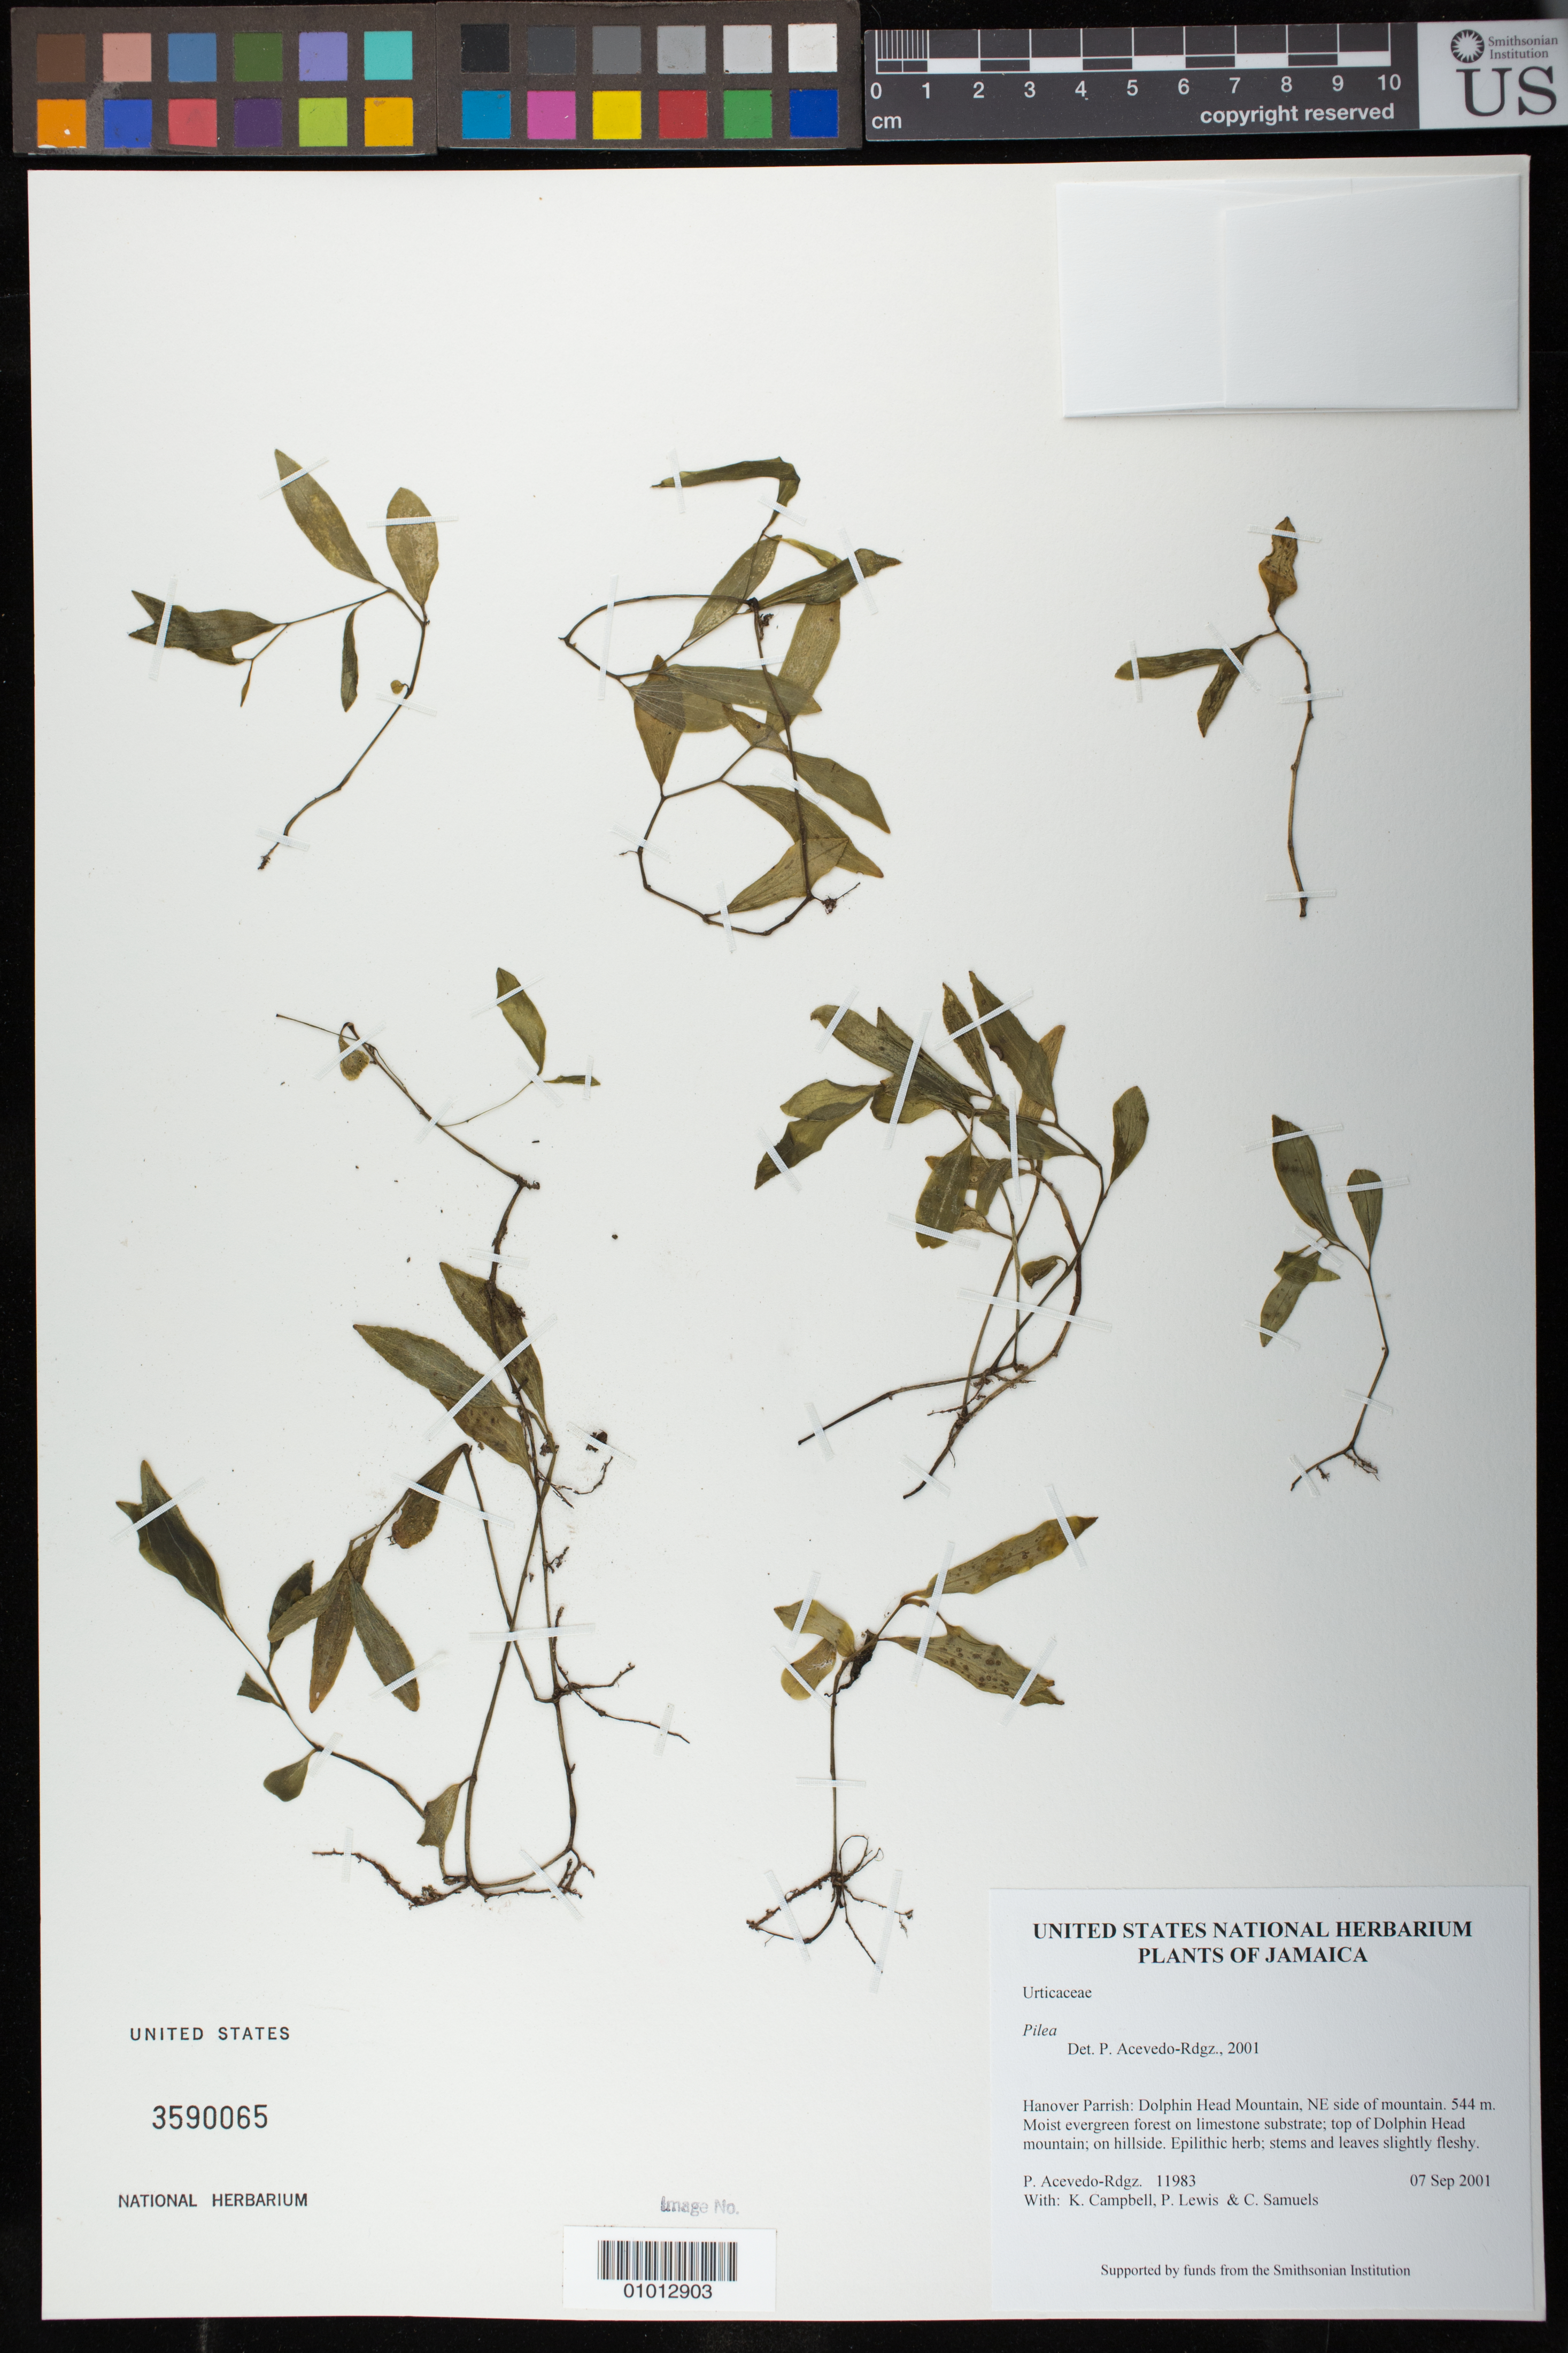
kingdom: Plantae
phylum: Tracheophyta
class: Magnoliopsida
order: Rosales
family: Urticaceae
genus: Pilea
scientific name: Pilea sp.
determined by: Acevedo-Rodríguez, P., (BOT), Smithsonian Institution - National Museum of Natural History (UNITED STATES)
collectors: P. Acevedo-Rodr., K. Campbell, P. Lewis & C. Samuels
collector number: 11983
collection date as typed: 07 Sep 2001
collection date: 2001-09-07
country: Jamaica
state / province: Hanover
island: Jamaica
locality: Hanover Parrish: Dolphin Head Mountain, NE side of mountain.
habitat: Moist evergreen forest on limestone substrate; top of Dolphin Head mountain; on hillside.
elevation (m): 544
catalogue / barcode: US 3590065